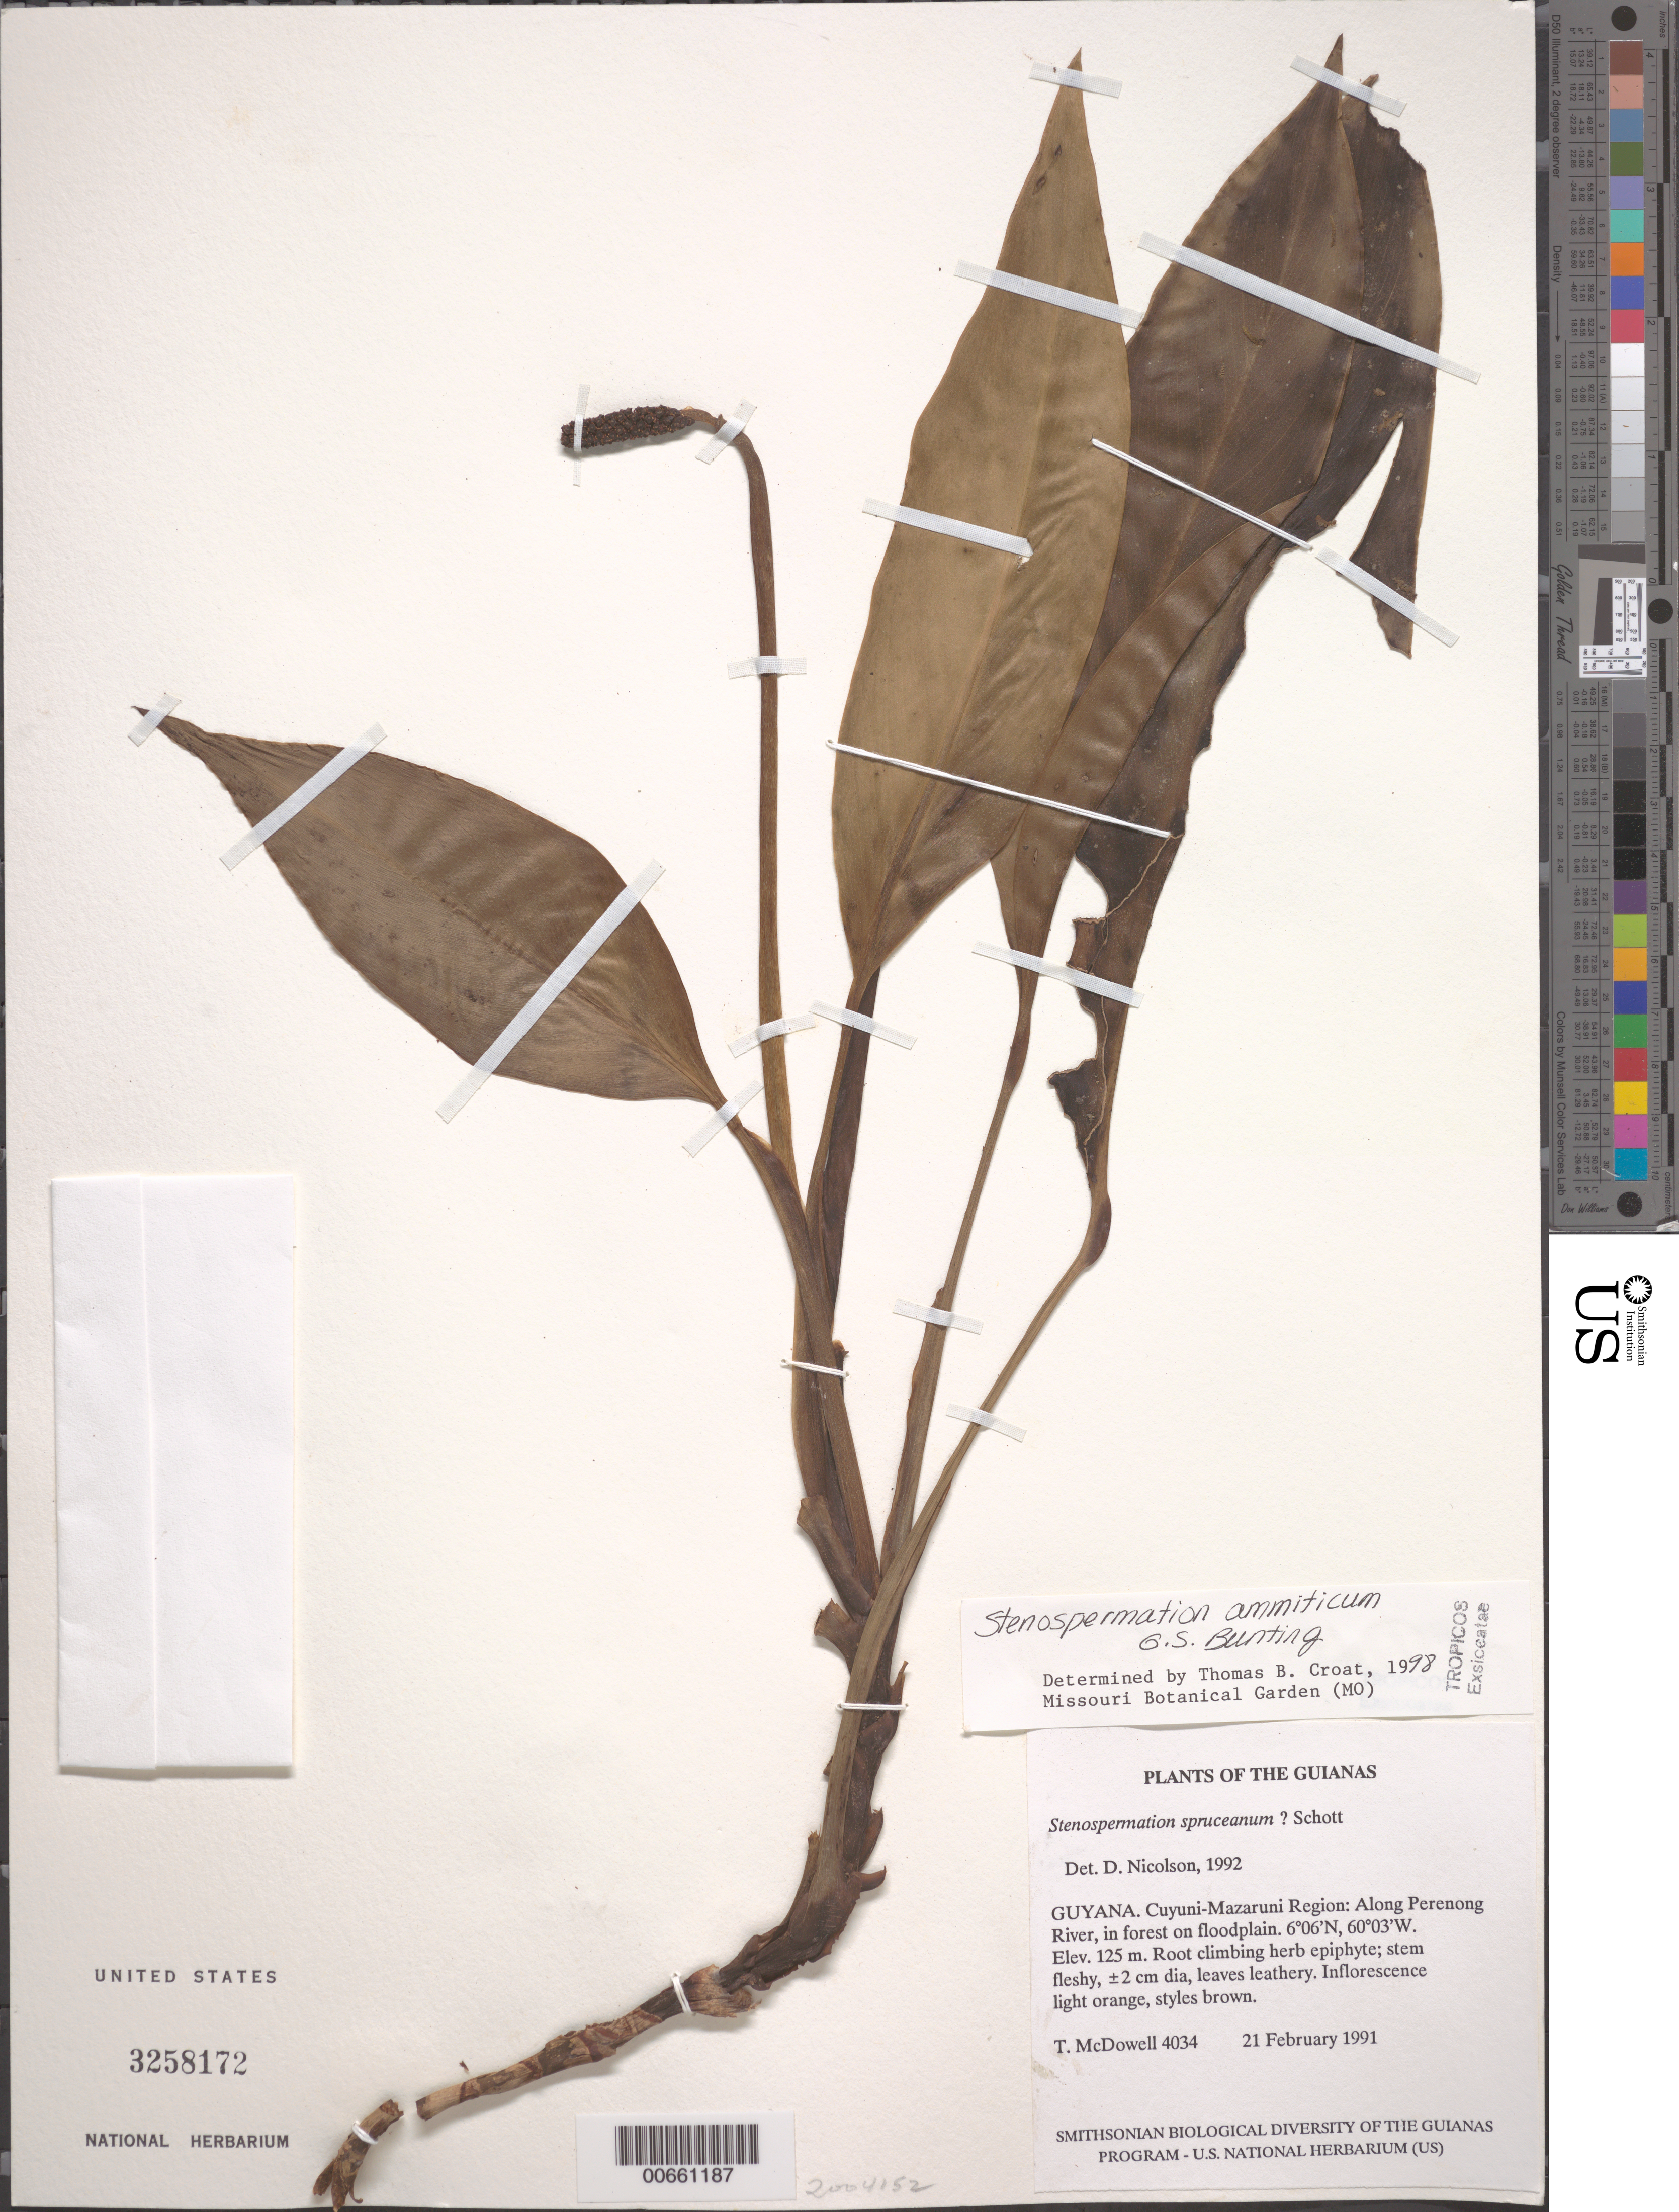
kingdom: Plantae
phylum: Tracheophyta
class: Liliopsida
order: Alismatales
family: Araceae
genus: Stenospermation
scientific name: Stenospermation ammiticum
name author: G.S. Bunting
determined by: Croat, Thomas B., Missouri Botanical Garden (MO)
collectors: T. McDowell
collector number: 4034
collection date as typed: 21 February 1991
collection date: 1991-02-21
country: Guyana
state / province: Cuyuni-Mazaruni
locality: Along Perenong River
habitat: Forest on floodplain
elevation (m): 125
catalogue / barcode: US 3258172